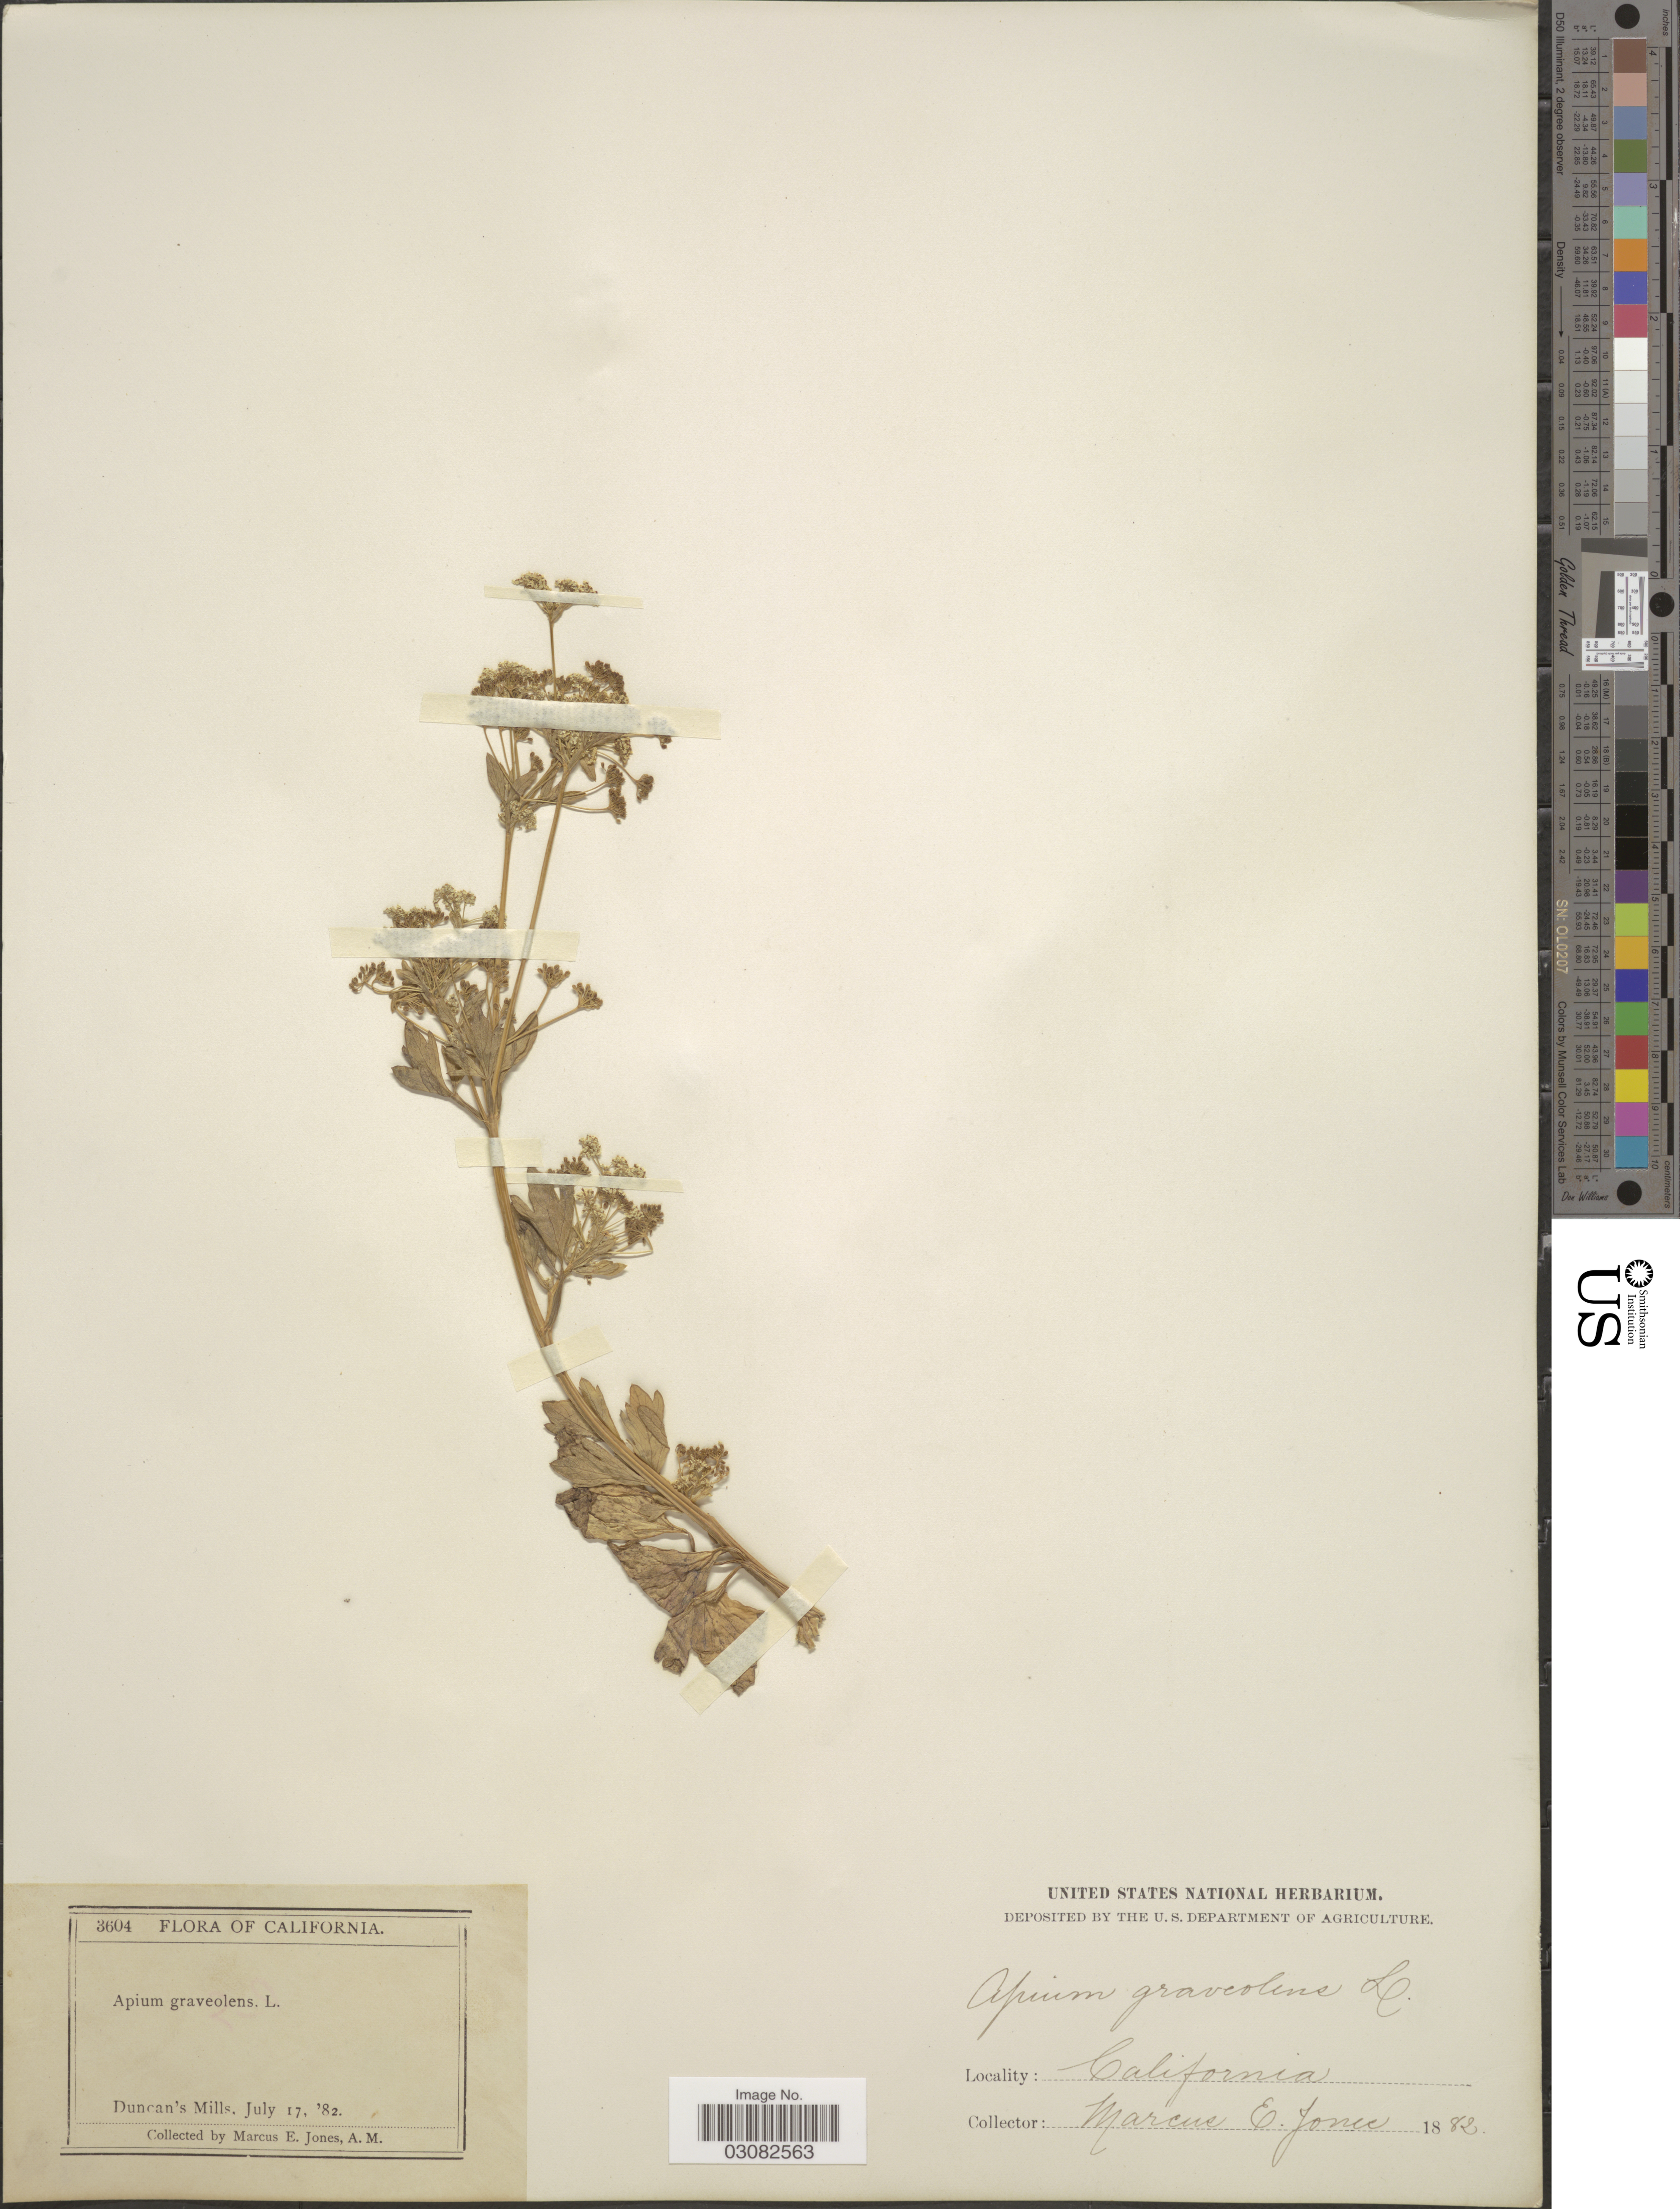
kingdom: Plantae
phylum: Tracheophyta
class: Magnoliopsida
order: Apiales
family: Apiaceae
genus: Apium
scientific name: Apium graveolens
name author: L.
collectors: M. E. Jones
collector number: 3604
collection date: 1882-07-17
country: United States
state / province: California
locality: Duncan's Mills.